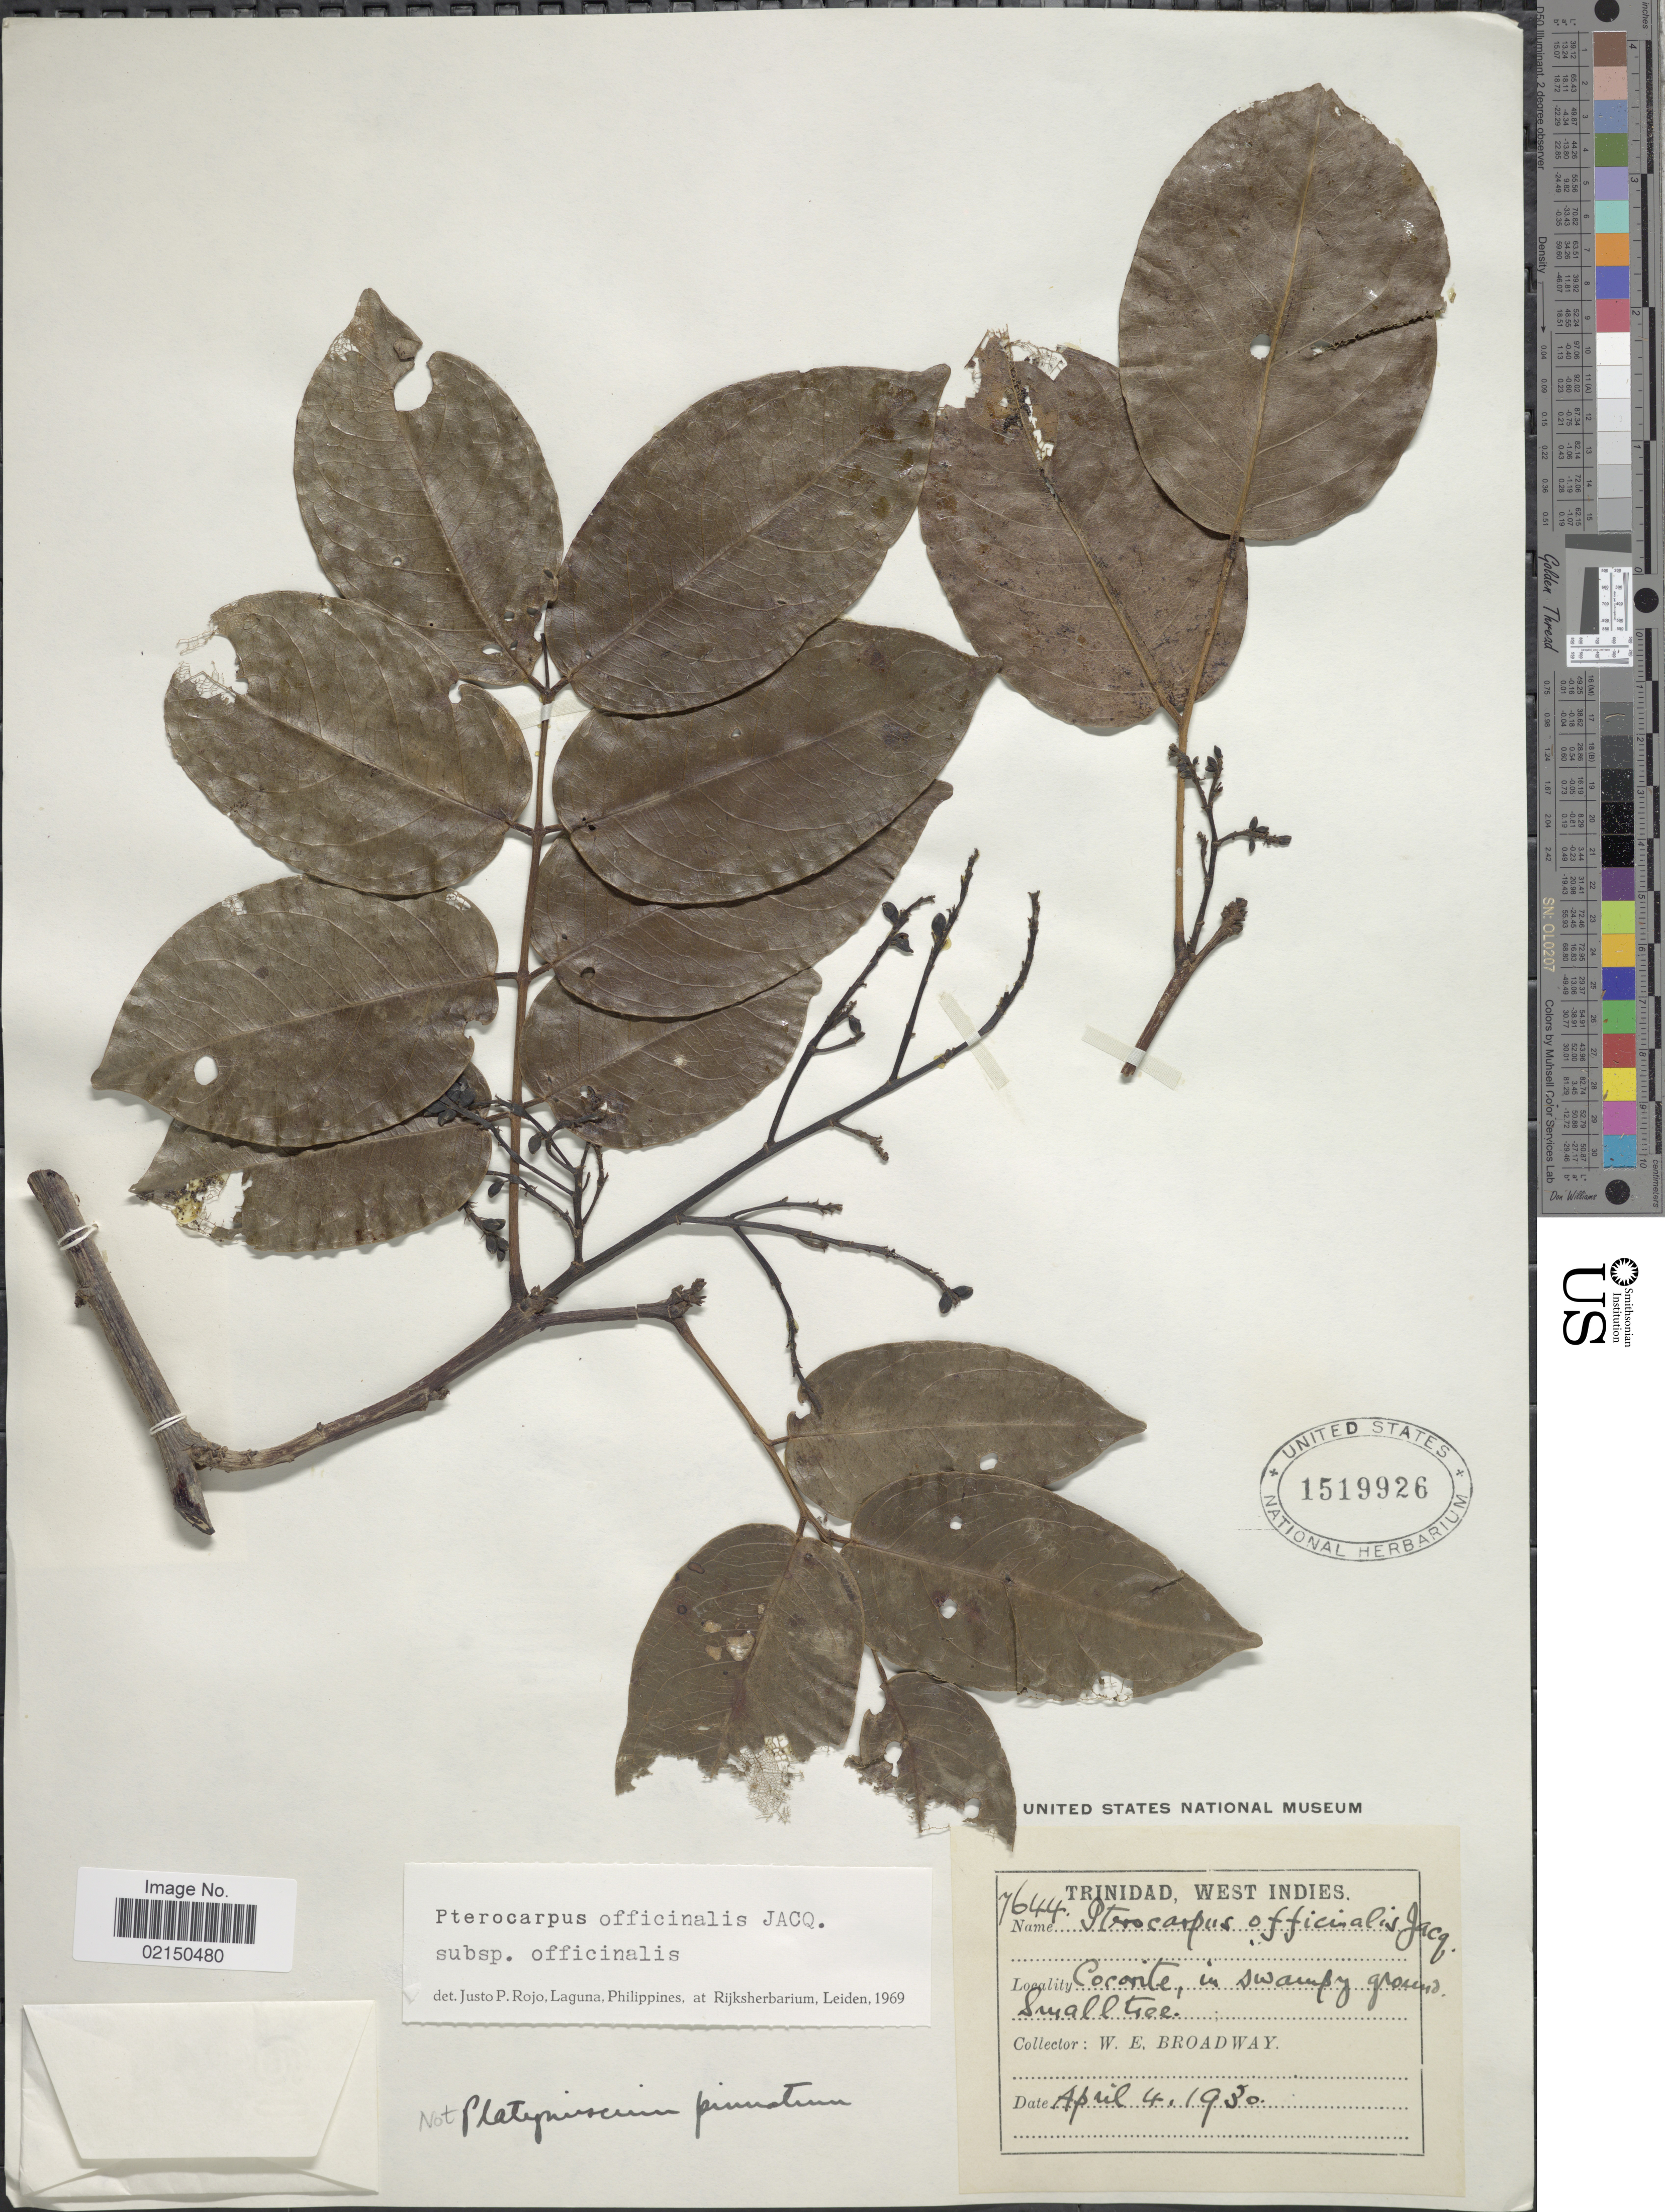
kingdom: Plantae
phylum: Tracheophyta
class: Magnoliopsida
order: Fabales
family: Fabaceae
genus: Pterocarpus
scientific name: Pterocarpus officinalis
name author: Jacq.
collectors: W. E. Broadway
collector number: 7644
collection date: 1930-04-04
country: Trinidad and Tobago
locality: Trinidad, West Indies, Coconite, in swampy ground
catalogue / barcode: US 1519926